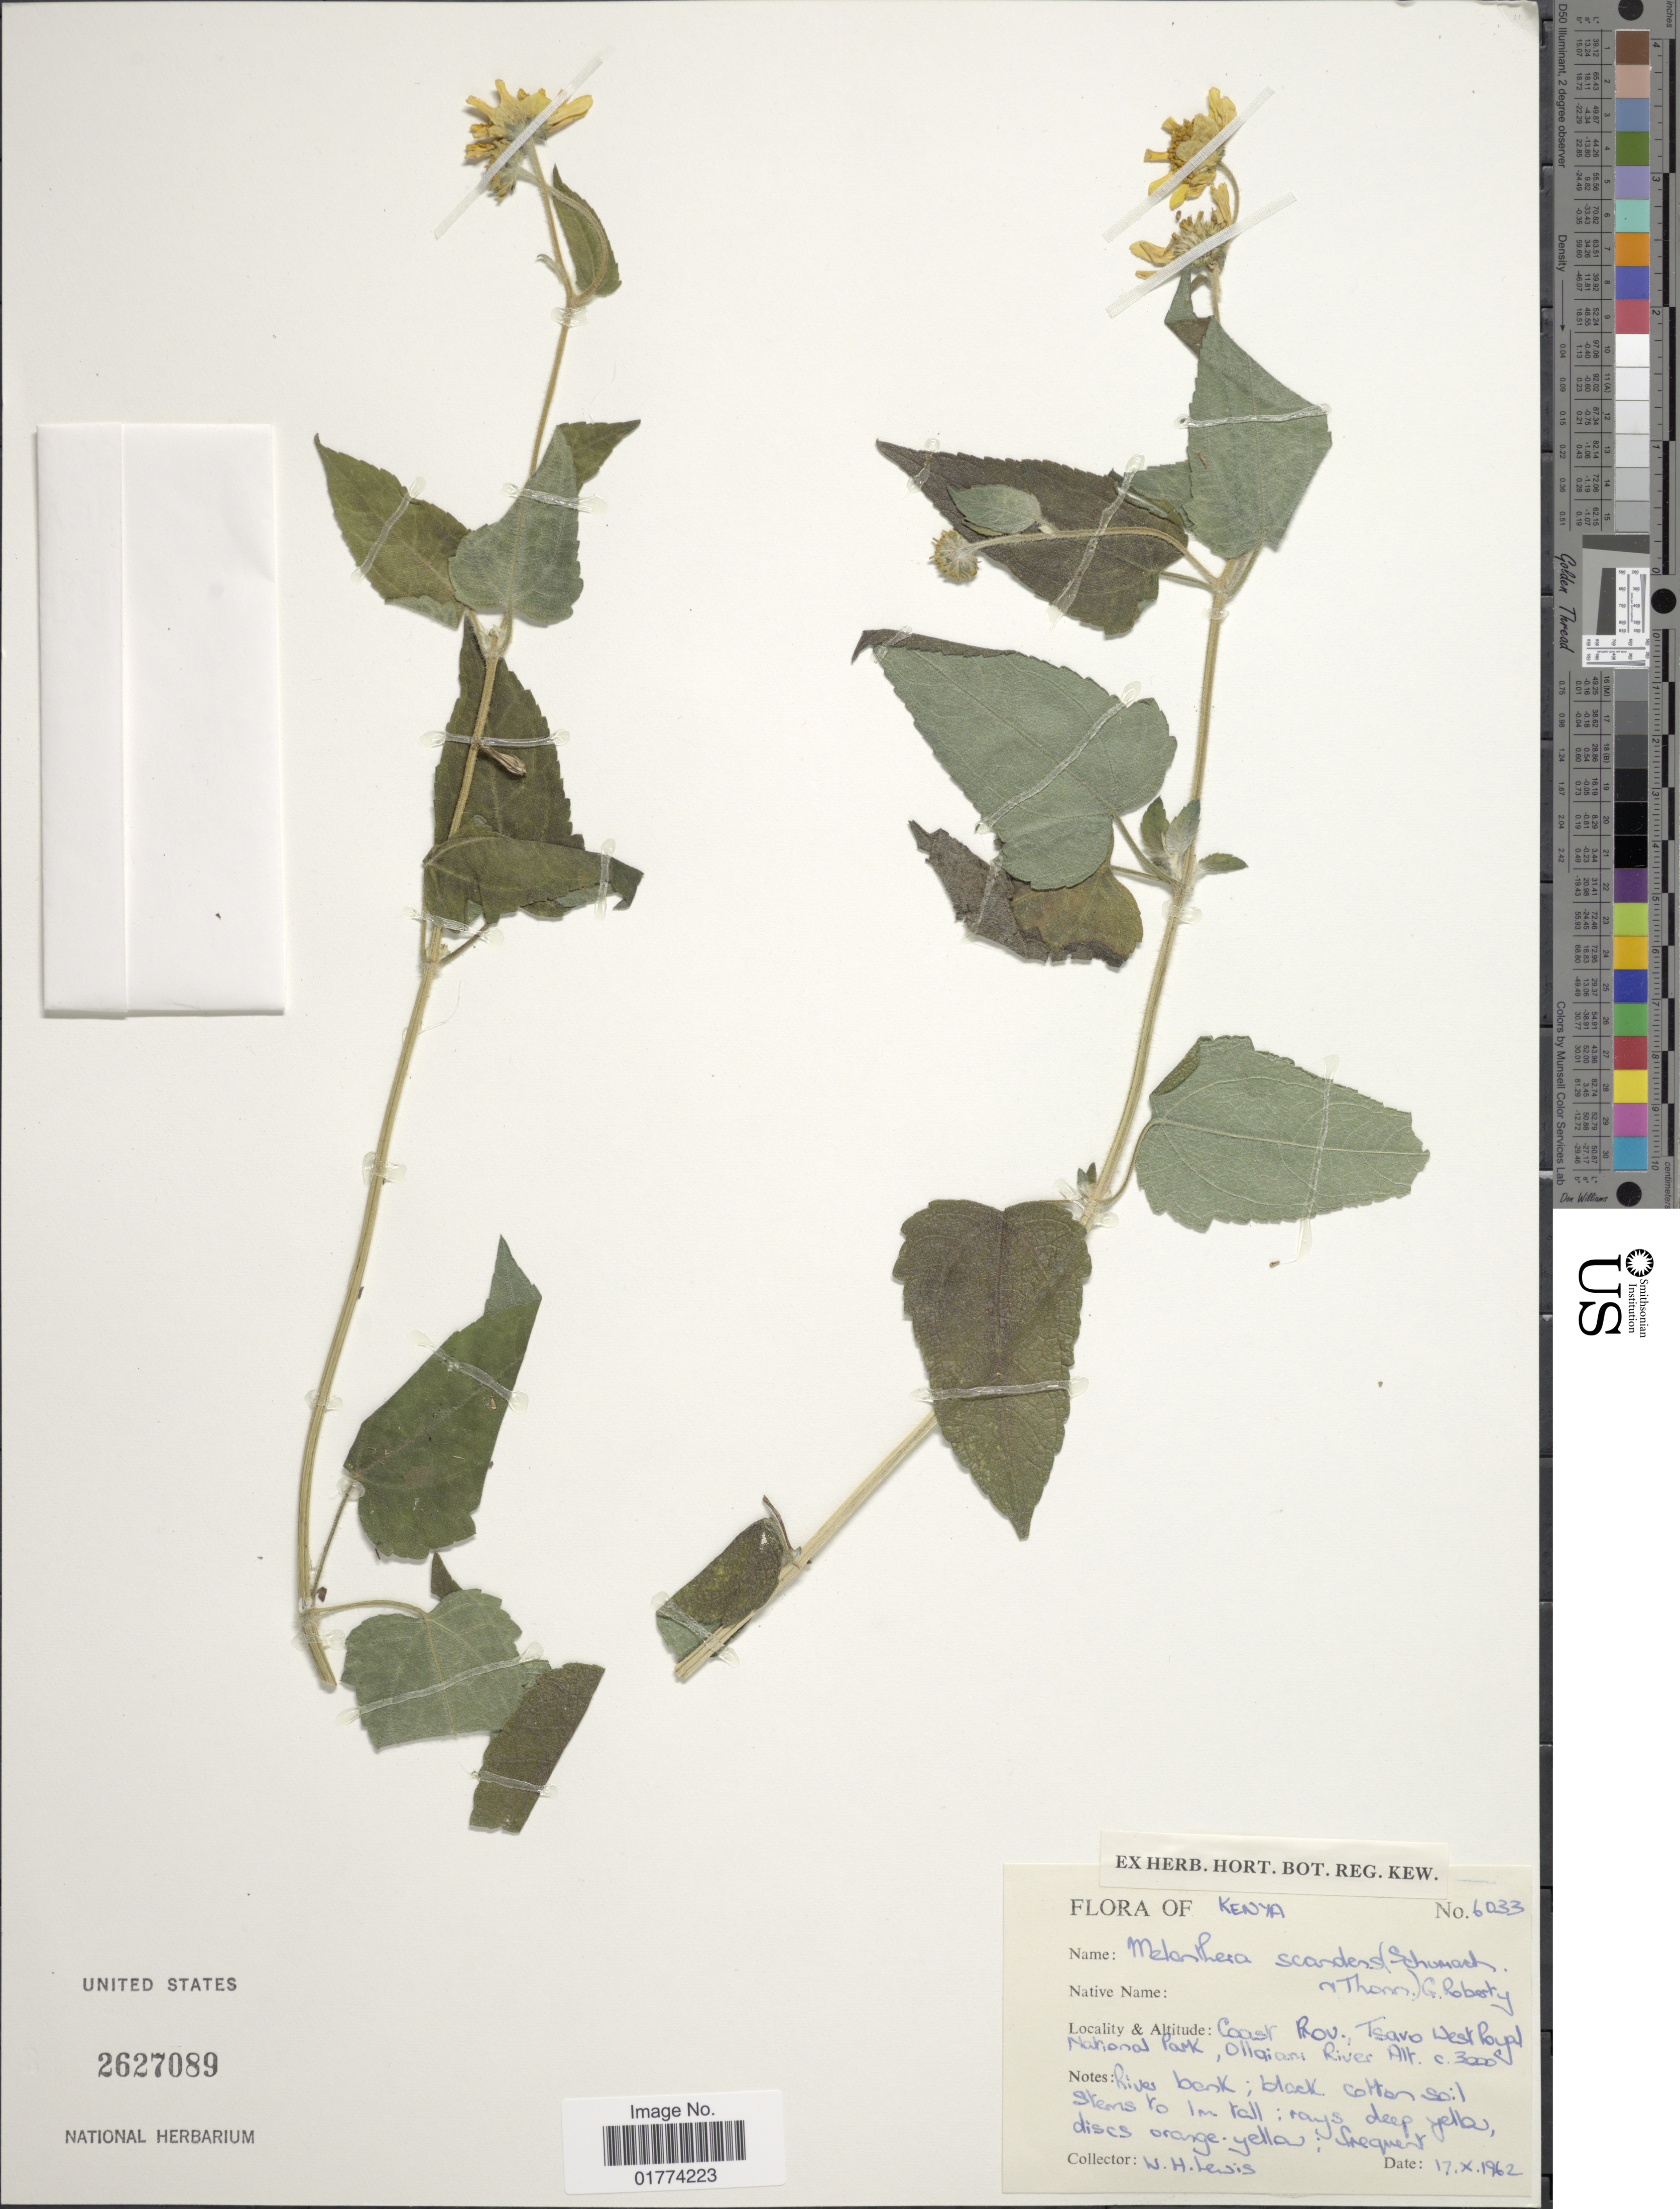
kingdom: Plantae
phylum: Tracheophyta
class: Magnoliopsida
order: Asterales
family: Asteraceae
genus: Melanthera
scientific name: Melanthera scandens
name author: (Schumach. & Thonn.) Brenan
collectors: W. H. Lewis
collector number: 6033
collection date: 1962-10-17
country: Kenya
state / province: Taita Taveta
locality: Coast Prov., Tsavo West Royal National Park, Ollagians [interpreted] River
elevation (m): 914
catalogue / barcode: US 2627089